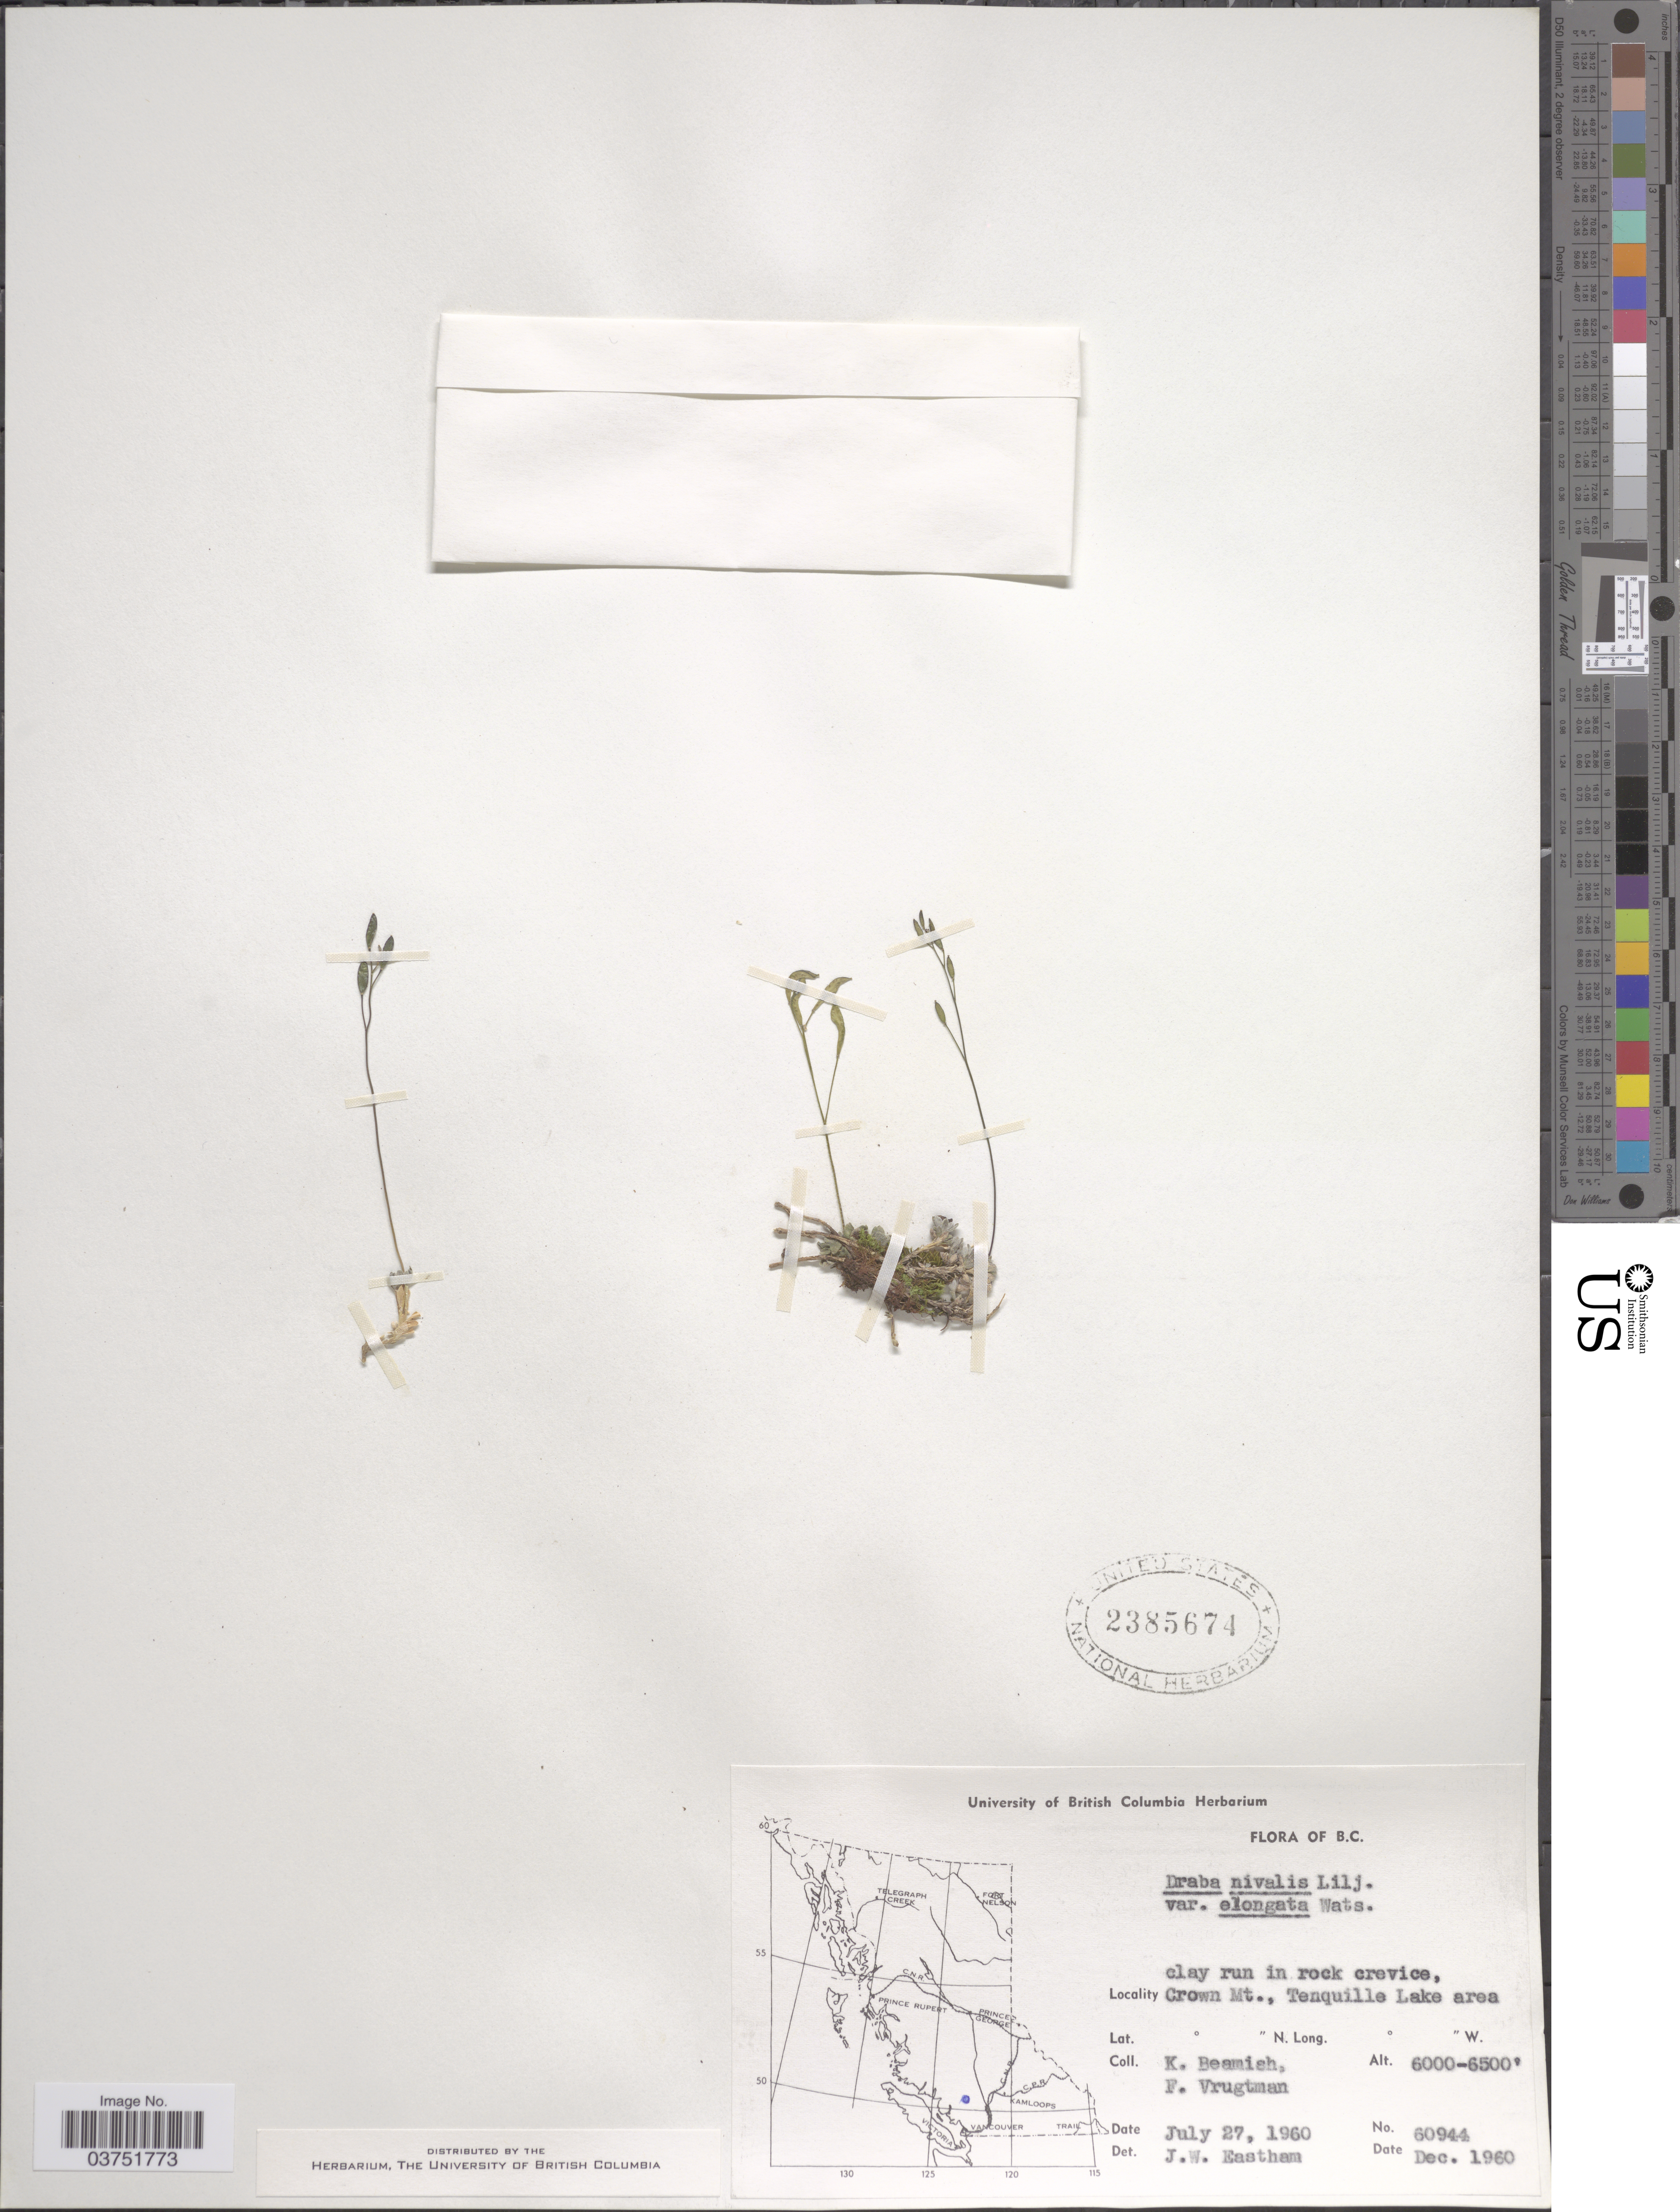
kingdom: Plantae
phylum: Tracheophyta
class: Magnoliopsida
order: Brassicales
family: Brassicaceae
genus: Draba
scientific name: Draba lonchocarpa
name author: Rydb.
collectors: K. Beamish & F. Vrugtman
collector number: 60944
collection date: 1960-07-27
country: Canada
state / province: British Columbia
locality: Clay run in rock crevice, Crown Mt., Tenquille Lake area.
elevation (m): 1829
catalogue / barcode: US 2385674